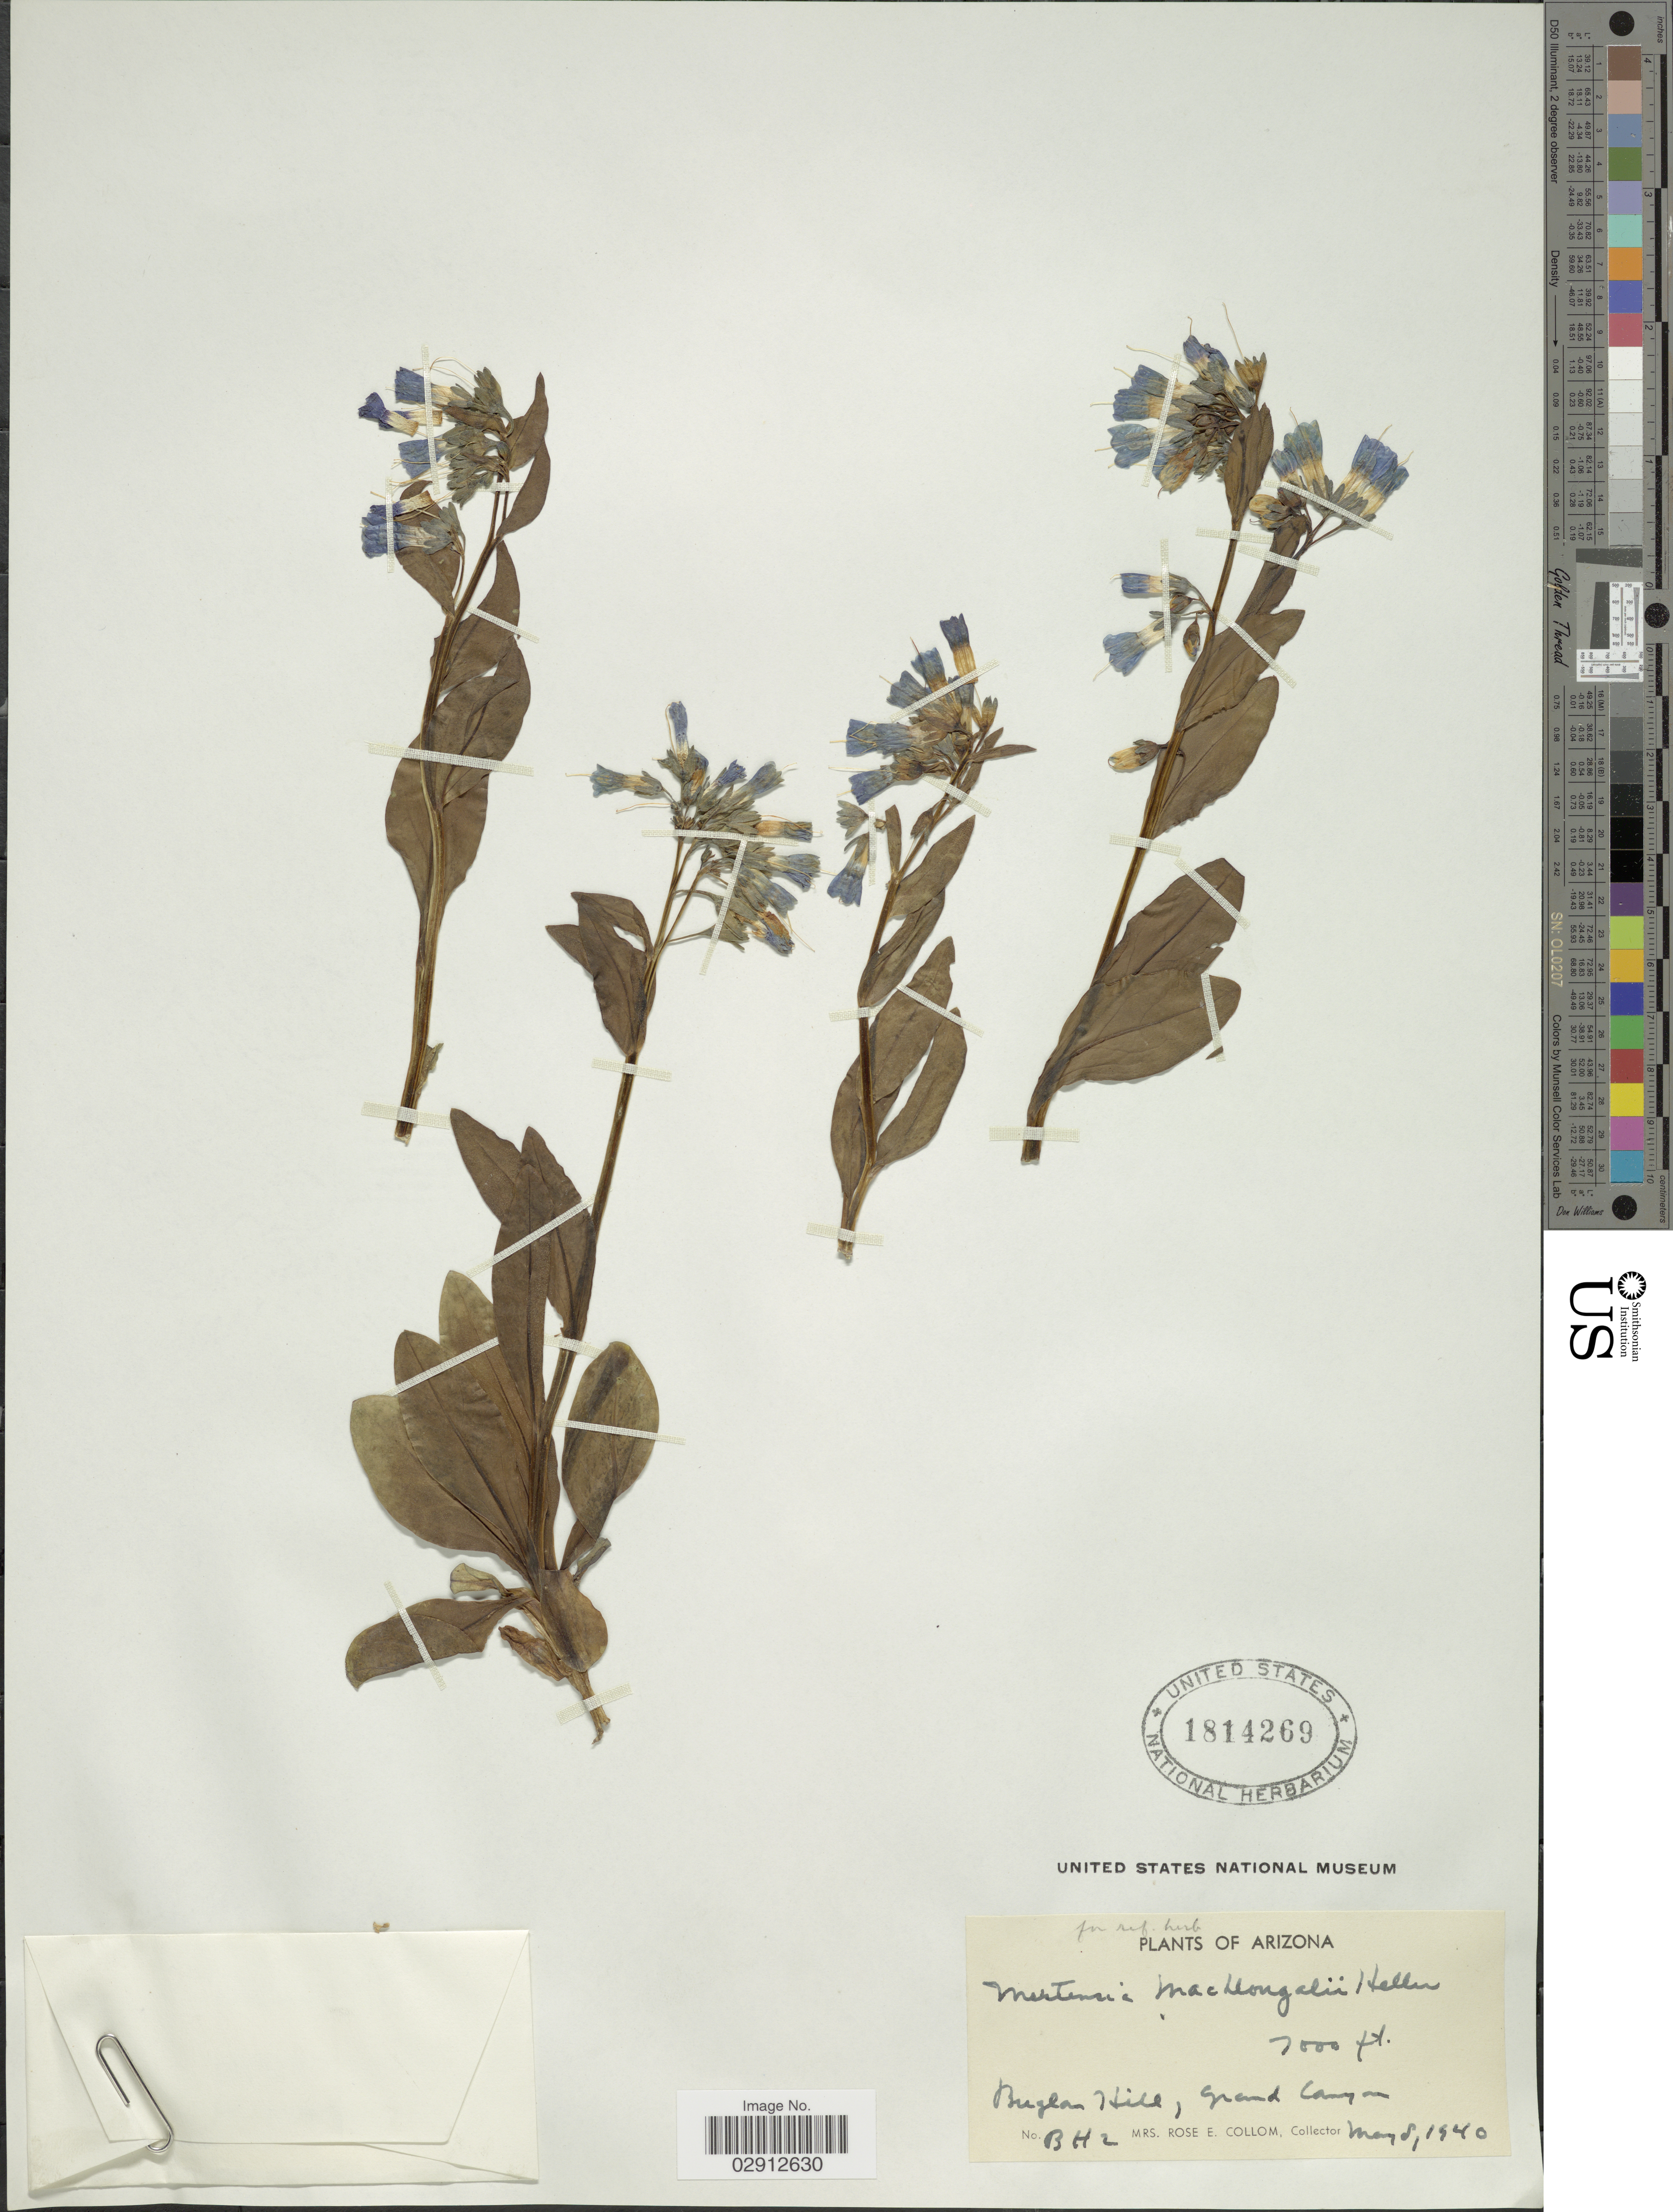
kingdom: Plantae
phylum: Tracheophyta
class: Magnoliopsida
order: Boraginales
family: Boraginaceae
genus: Mertensia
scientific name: Mertensia macdougalii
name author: A. Heller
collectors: R. E. Collom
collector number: BH2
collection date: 1940-05-08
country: United States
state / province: Arizona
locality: Burglar Hill, Grand Canyon.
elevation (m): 2134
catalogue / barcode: US 1814269